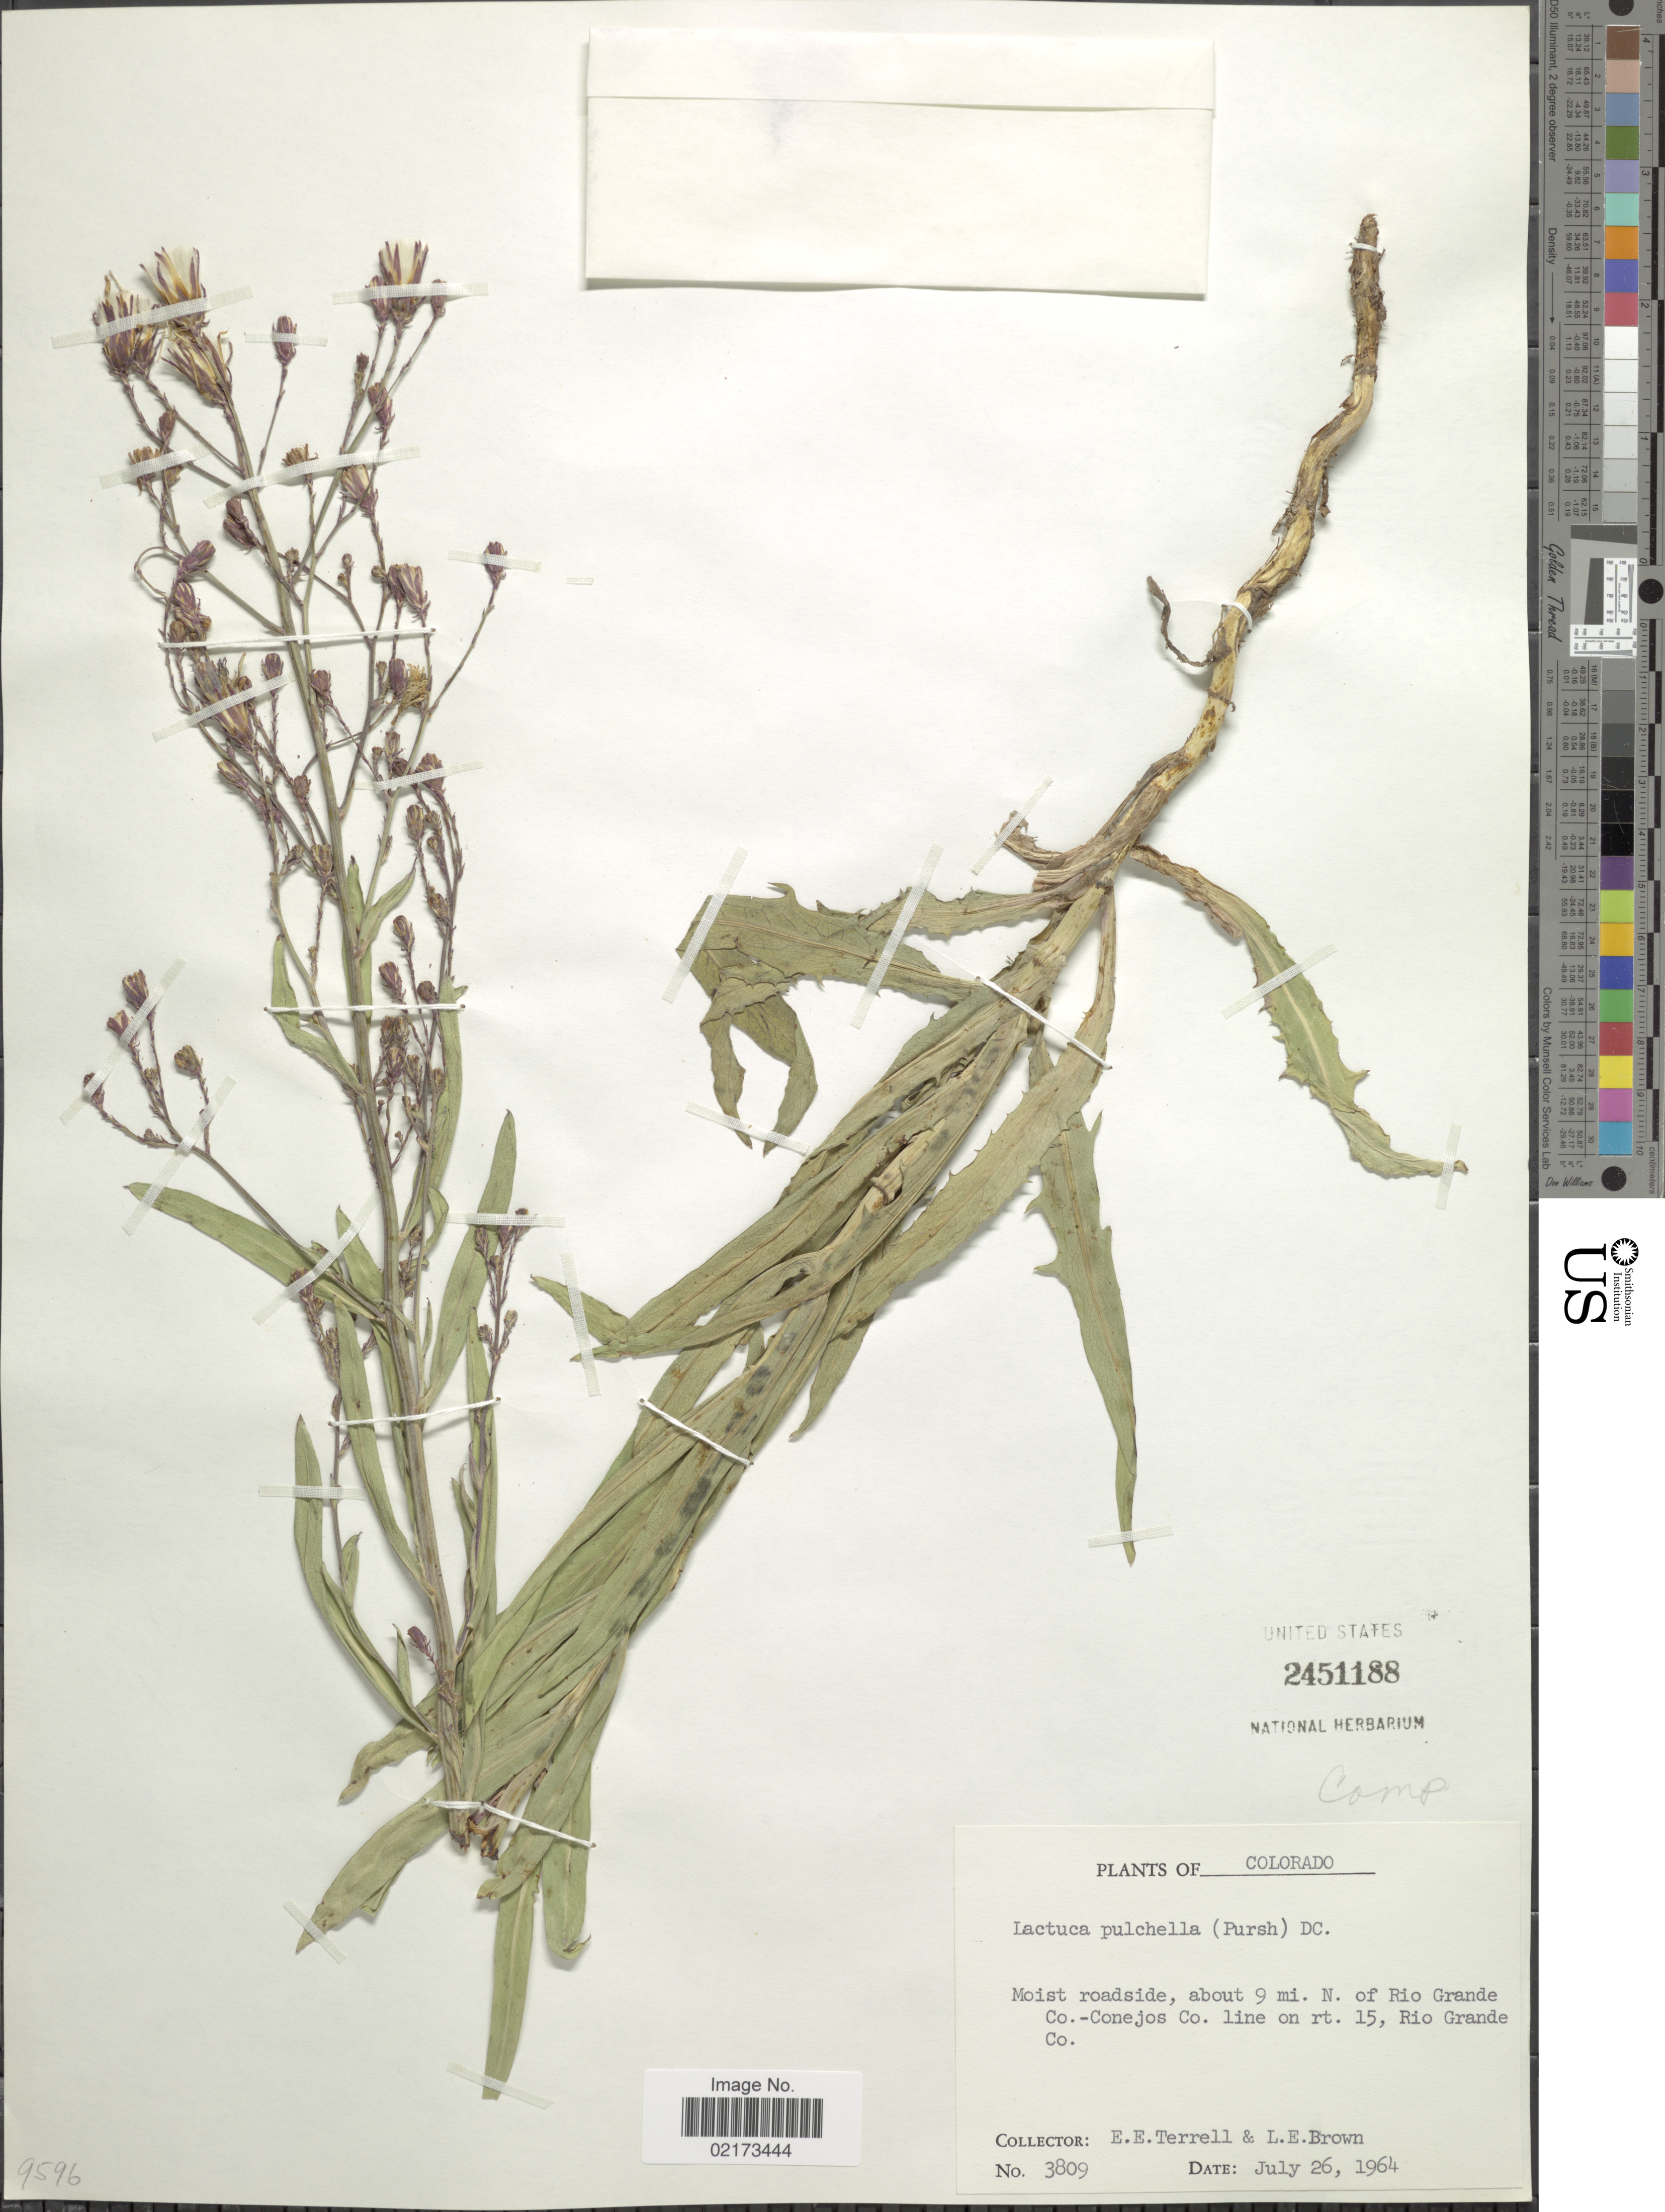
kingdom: Plantae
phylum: Tracheophyta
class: Magnoliopsida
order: Asterales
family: Asteraceae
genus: Lactuca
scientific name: Lactuca tatarica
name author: (L.) C.A. Mey.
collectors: E. E. Terrell & L. E. Brown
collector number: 3809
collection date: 1964-07-26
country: United States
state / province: Colorado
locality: About 9 mi. N of Rio Grande Co., Conejos Co. line on rt, 15, Rio Grande Co.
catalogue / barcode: US 2451188